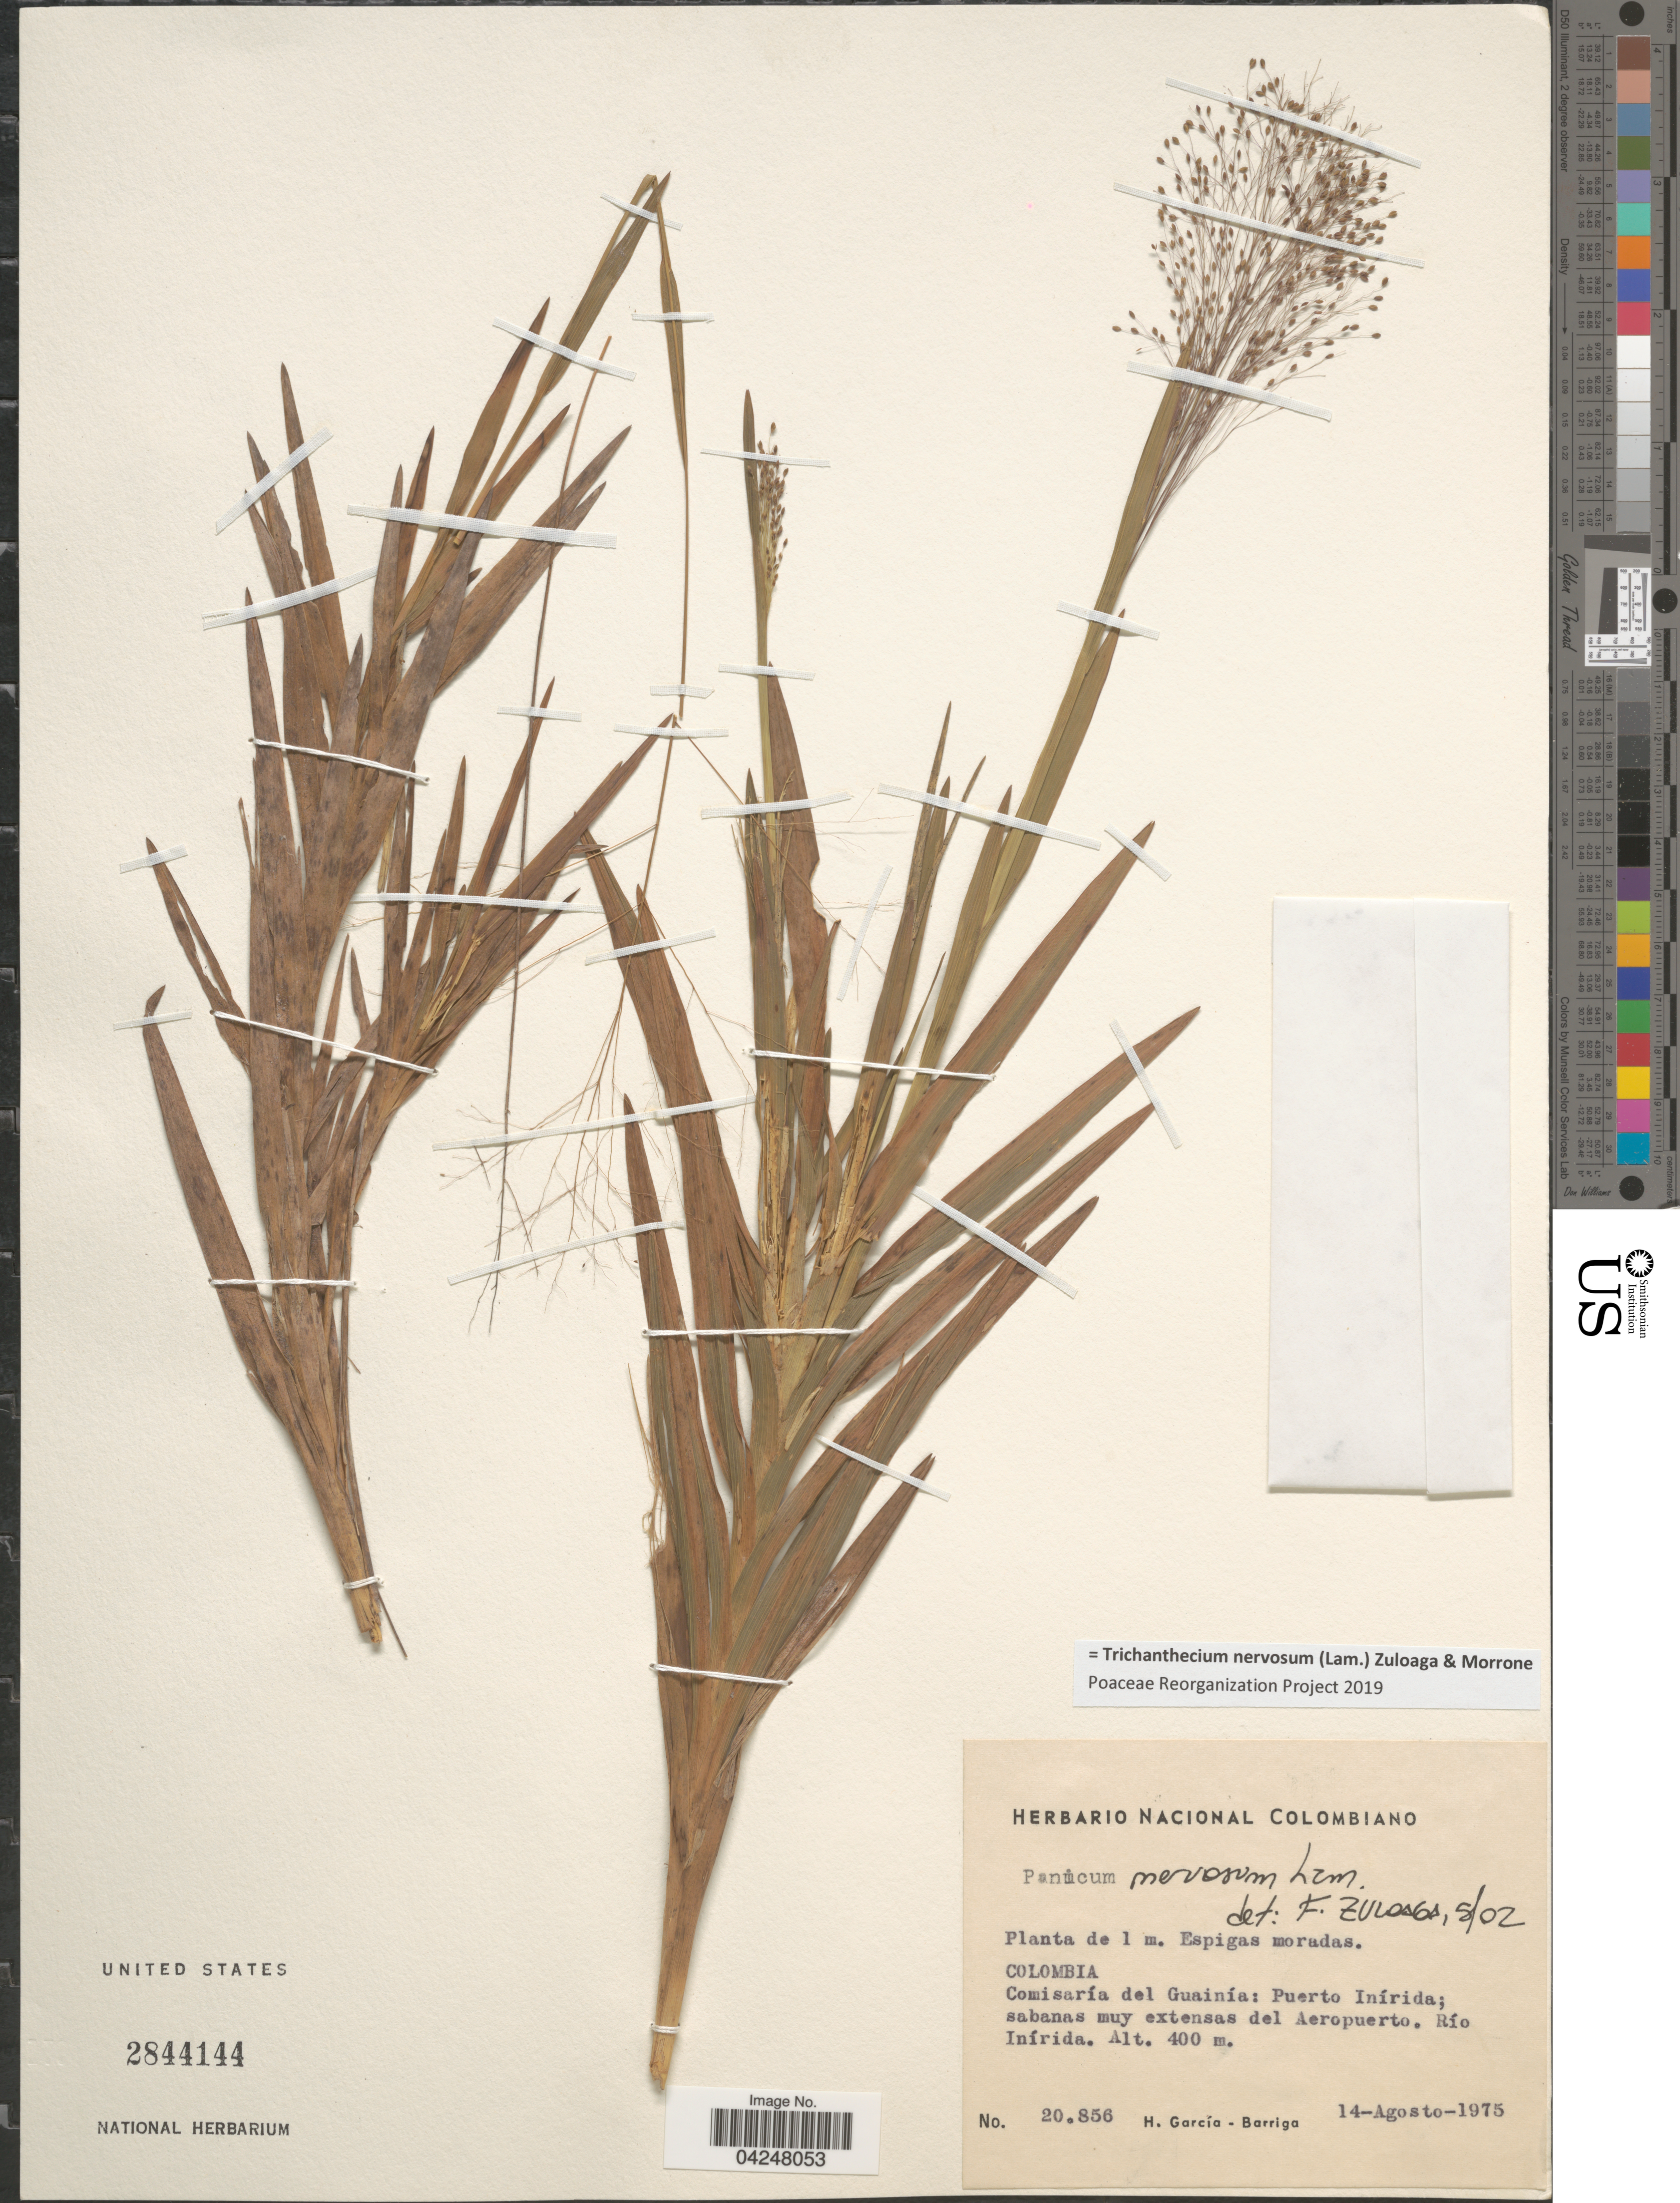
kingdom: Plantae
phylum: Tracheophyta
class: Liliopsida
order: Poales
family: Poaceae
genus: Trichanthecium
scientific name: Trichanthecium nervosum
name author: (Lam.) Zuloaga & Morrone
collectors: H. García Barriga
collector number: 20856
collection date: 1975-08-14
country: Colombia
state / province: Guainía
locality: Comisaria del Guainia: Puerto Inirida; sabanas muy extensas del Aeropuerto. Rio Inirida.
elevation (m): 400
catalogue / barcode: US 2844144